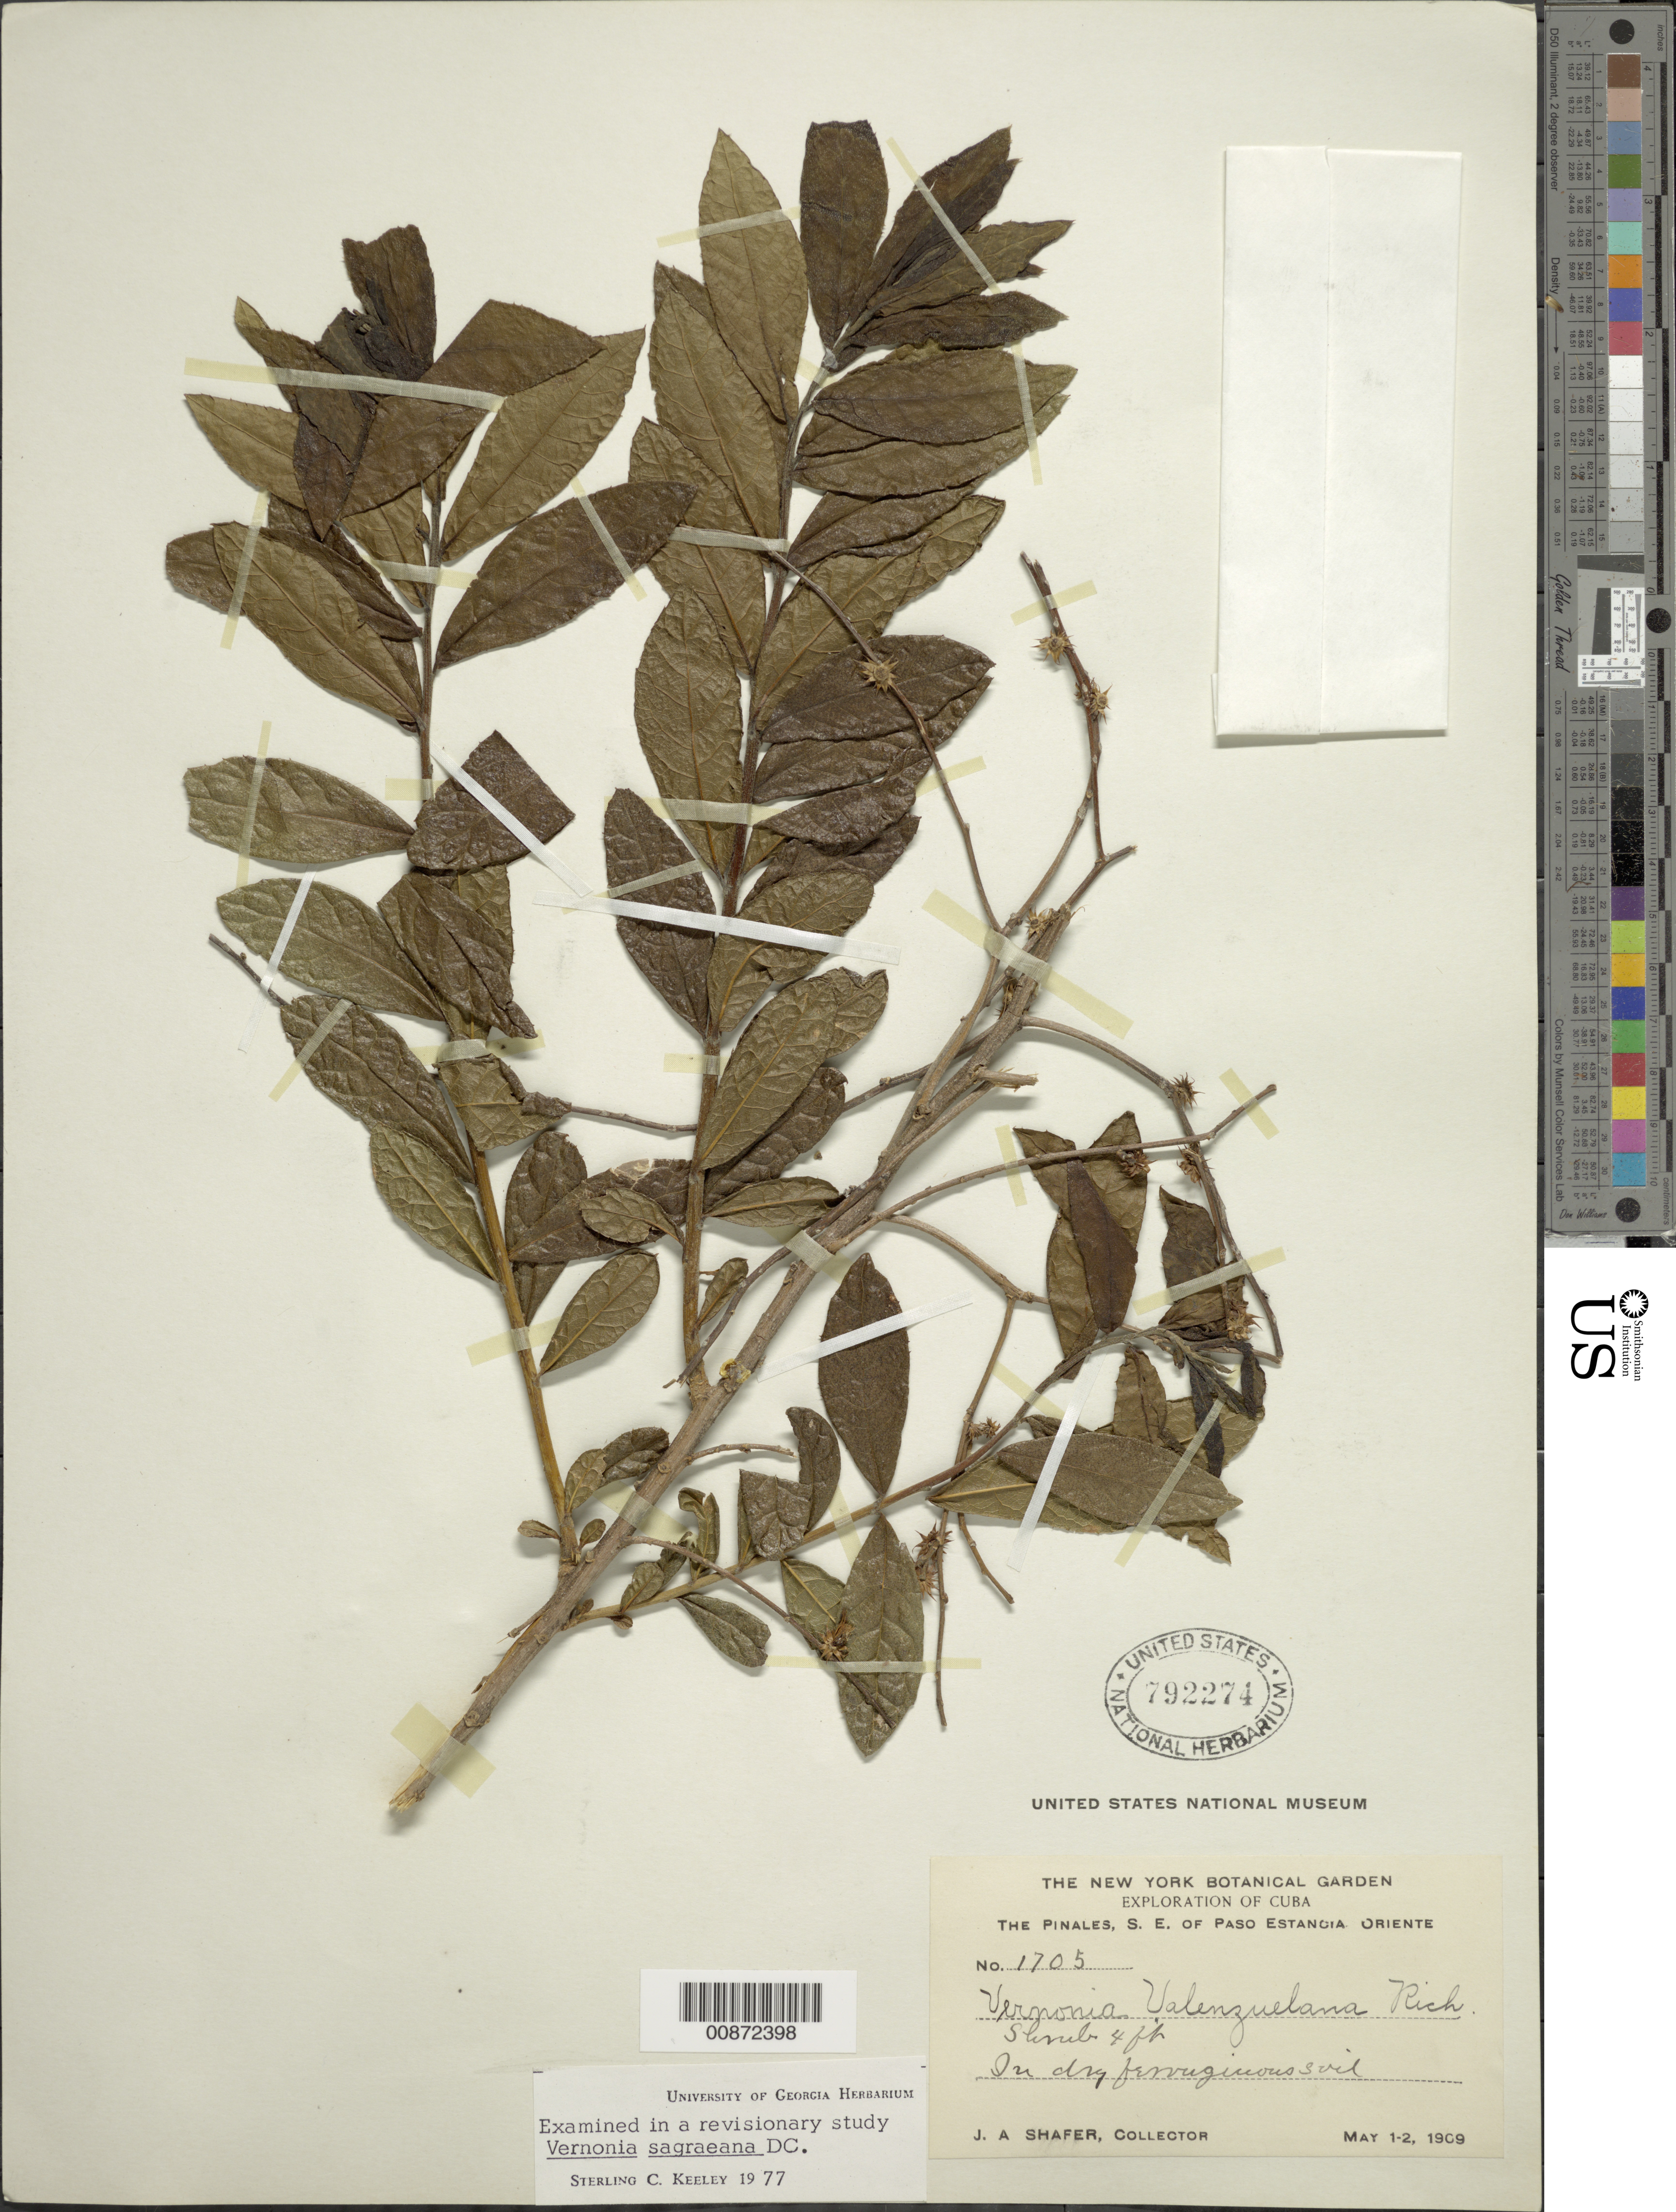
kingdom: Plantae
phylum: Tracheophyta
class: Magnoliopsida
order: Asterales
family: Asteraceae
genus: Lepidaploa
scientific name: Lepidaploa sagraeana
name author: (DC.) H. Rob.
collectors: J. A. Shafer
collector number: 1705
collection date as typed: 01 May 1909 to 02 May 1909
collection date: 1909-05-01/1909-05-02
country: Cuba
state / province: Oriente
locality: SE of Paso Estancia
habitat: The pinales, in dry ferrugiuous soil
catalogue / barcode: US 792274